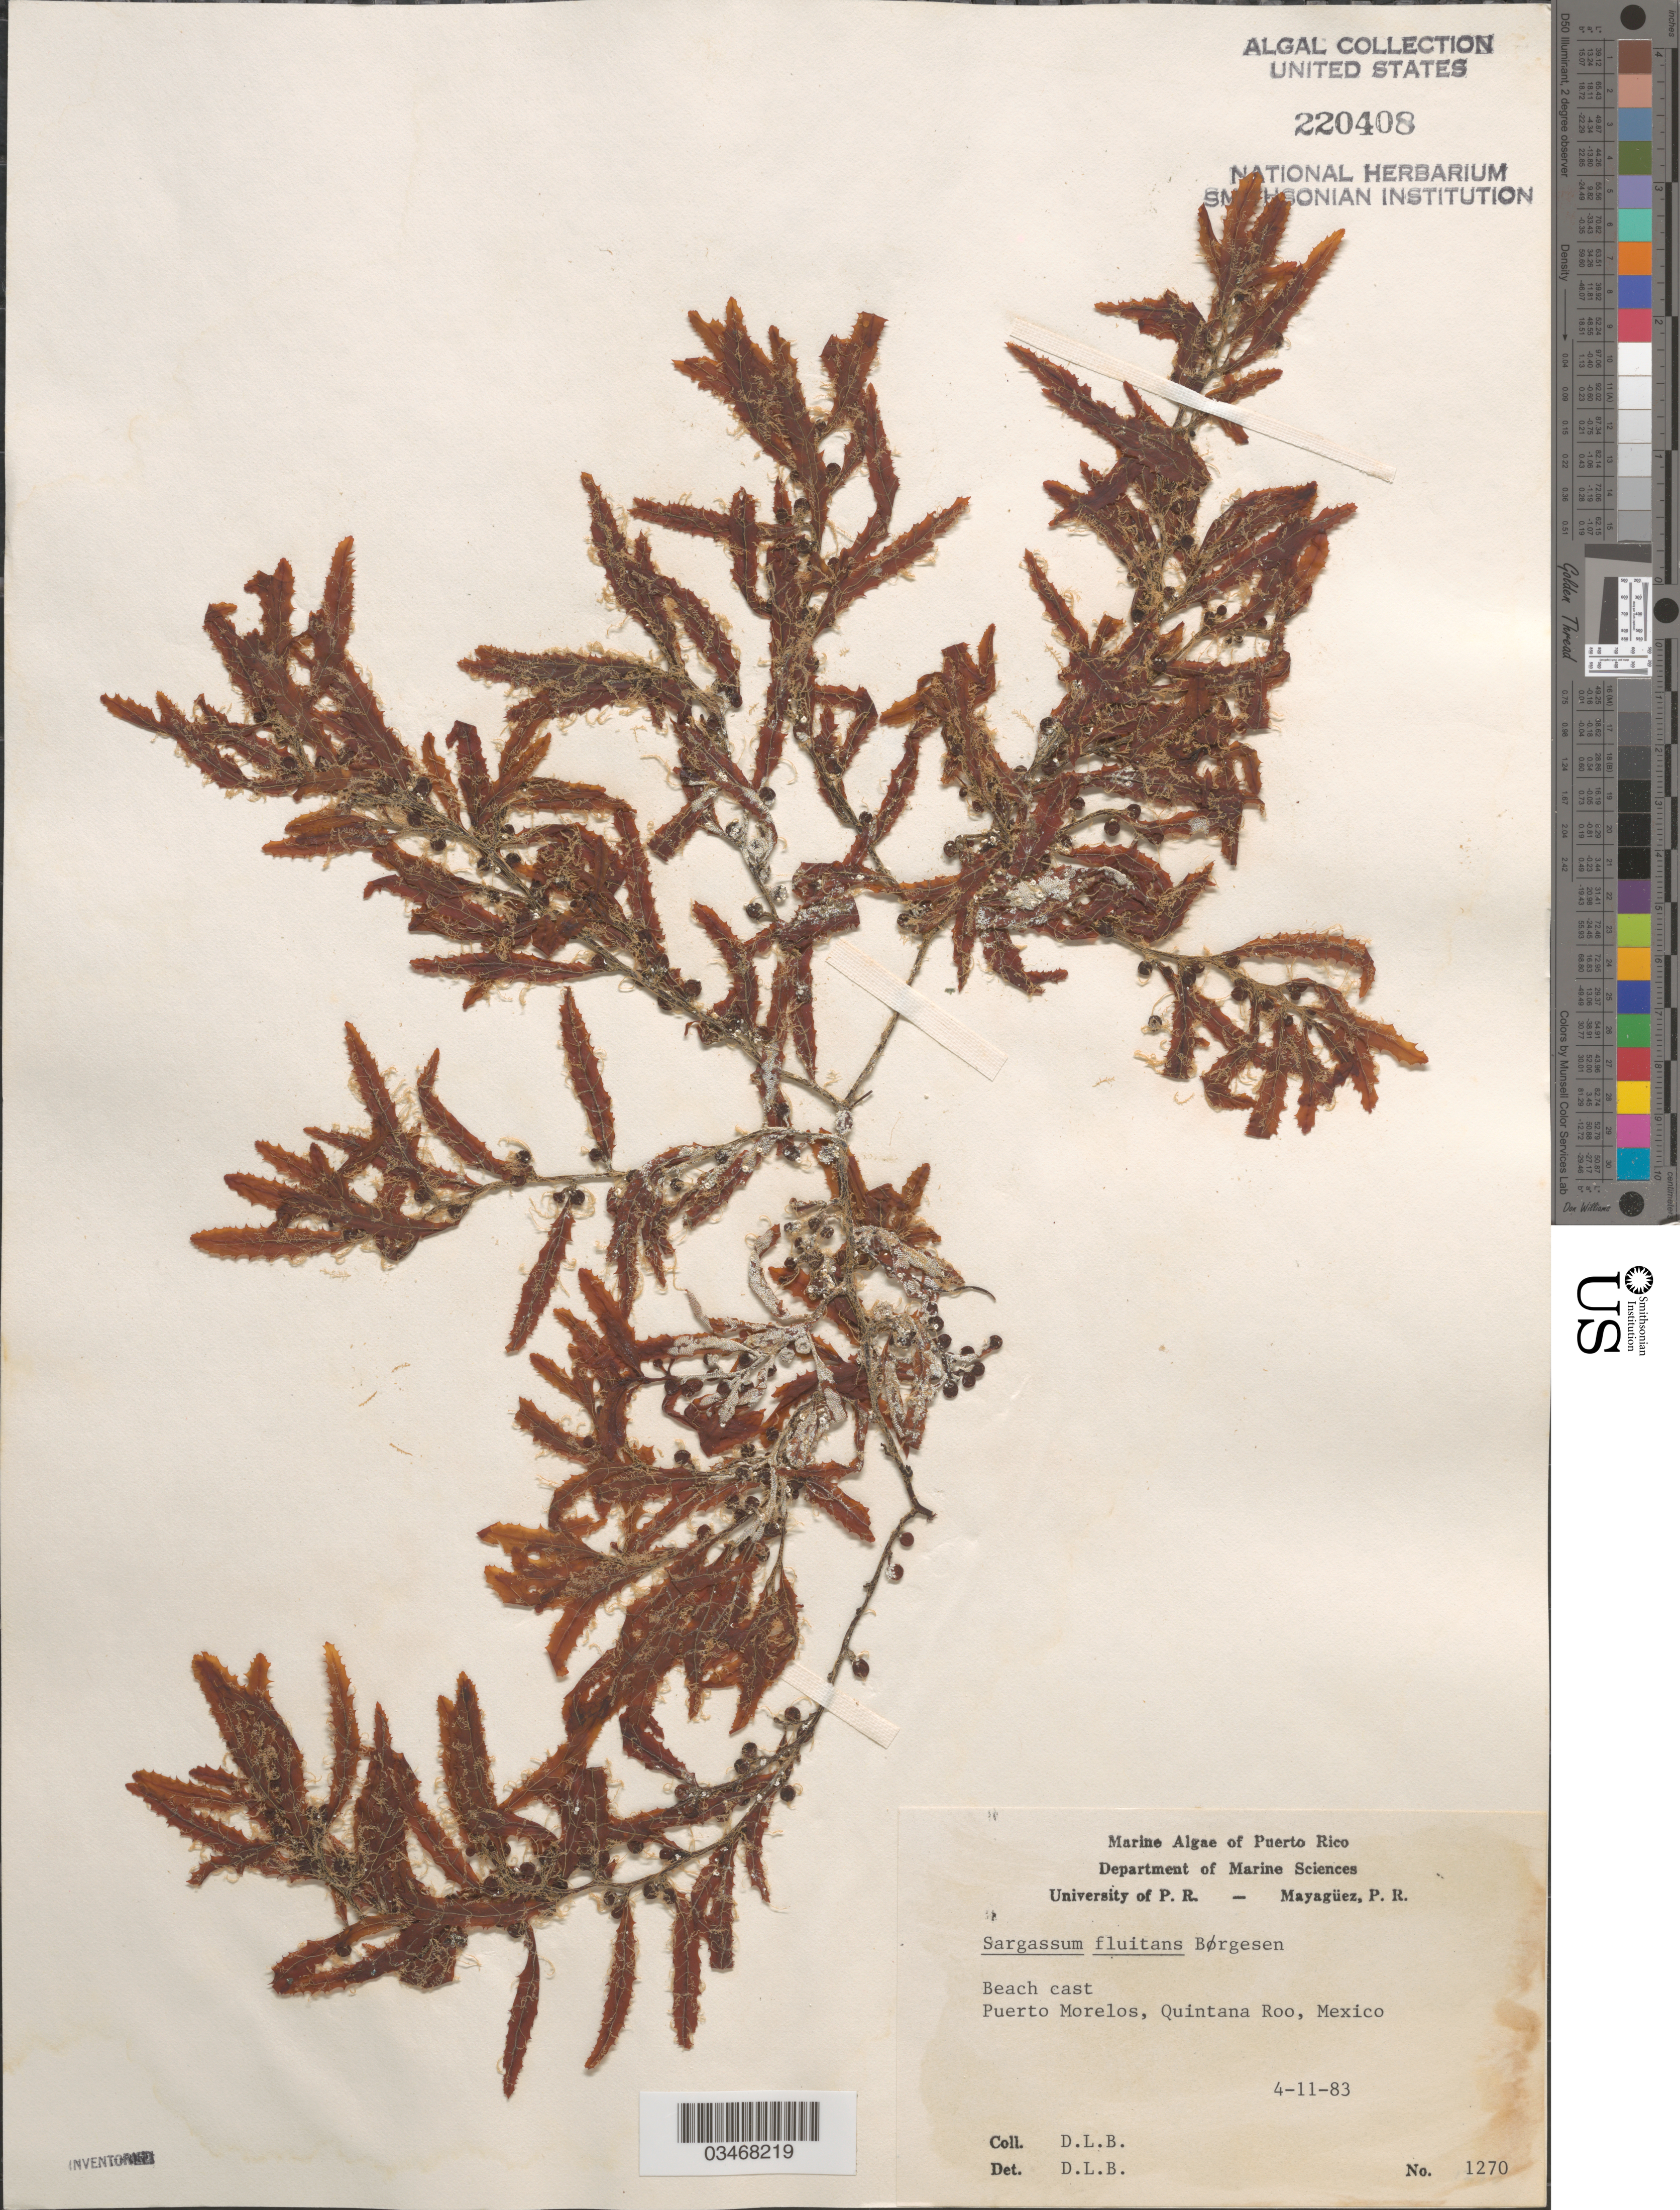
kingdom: Chromista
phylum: Ochrophyta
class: Phaeophyceae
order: Fucales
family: Sargassaceae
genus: Sargassum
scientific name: Sargassum fluitans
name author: (Børgesen) Børgesen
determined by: Ballantine, D. L.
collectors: D.L. Ballantine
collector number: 1270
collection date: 1983-04-11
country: Mexico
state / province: Quintana Roo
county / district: Puerto Morelos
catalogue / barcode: US 220408